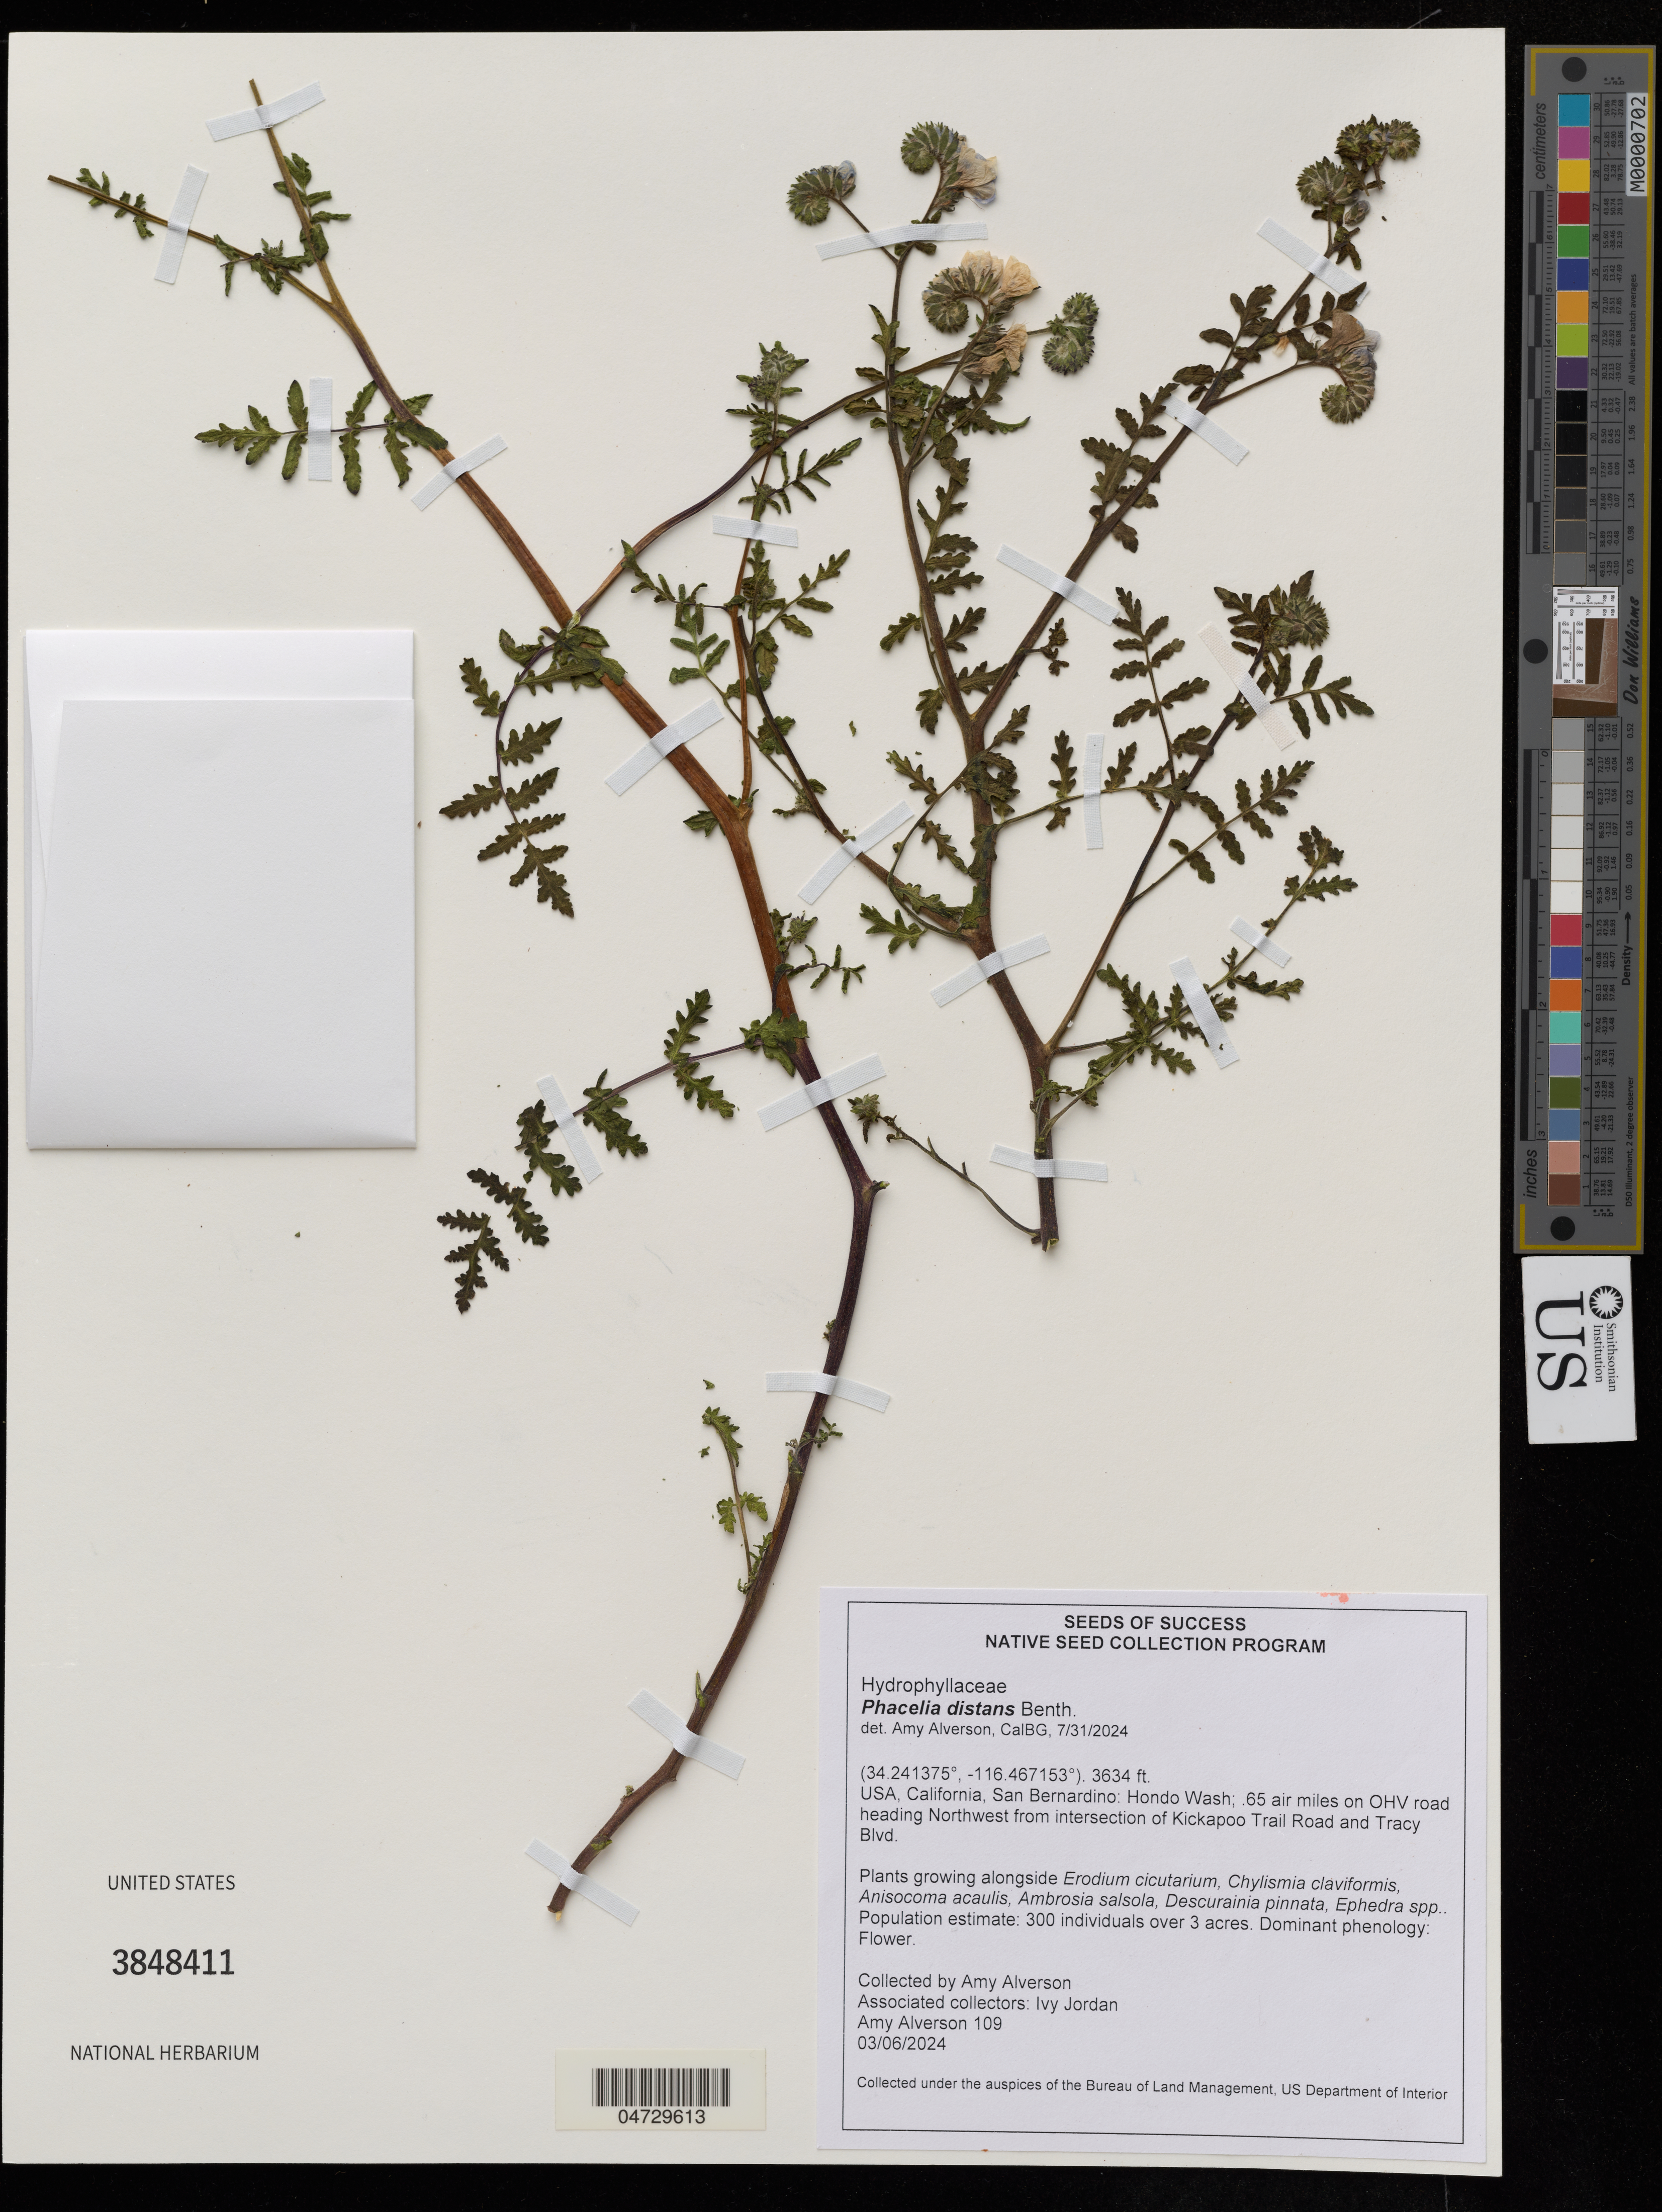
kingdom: Plantae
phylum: Tracheophyta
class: Magnoliopsida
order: Boraginales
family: Hydrophyllaceae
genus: Phacelia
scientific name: Phacelia distans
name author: Benth.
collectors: A. Alverson & I. Jordan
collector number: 109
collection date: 2024-06-03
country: United States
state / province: California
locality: Hondo Wash; 65 air miles on OHV road heading Northwest from intersection of Kickapoo Trail Road and Tracy Blvd.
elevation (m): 1108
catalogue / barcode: US 3848411